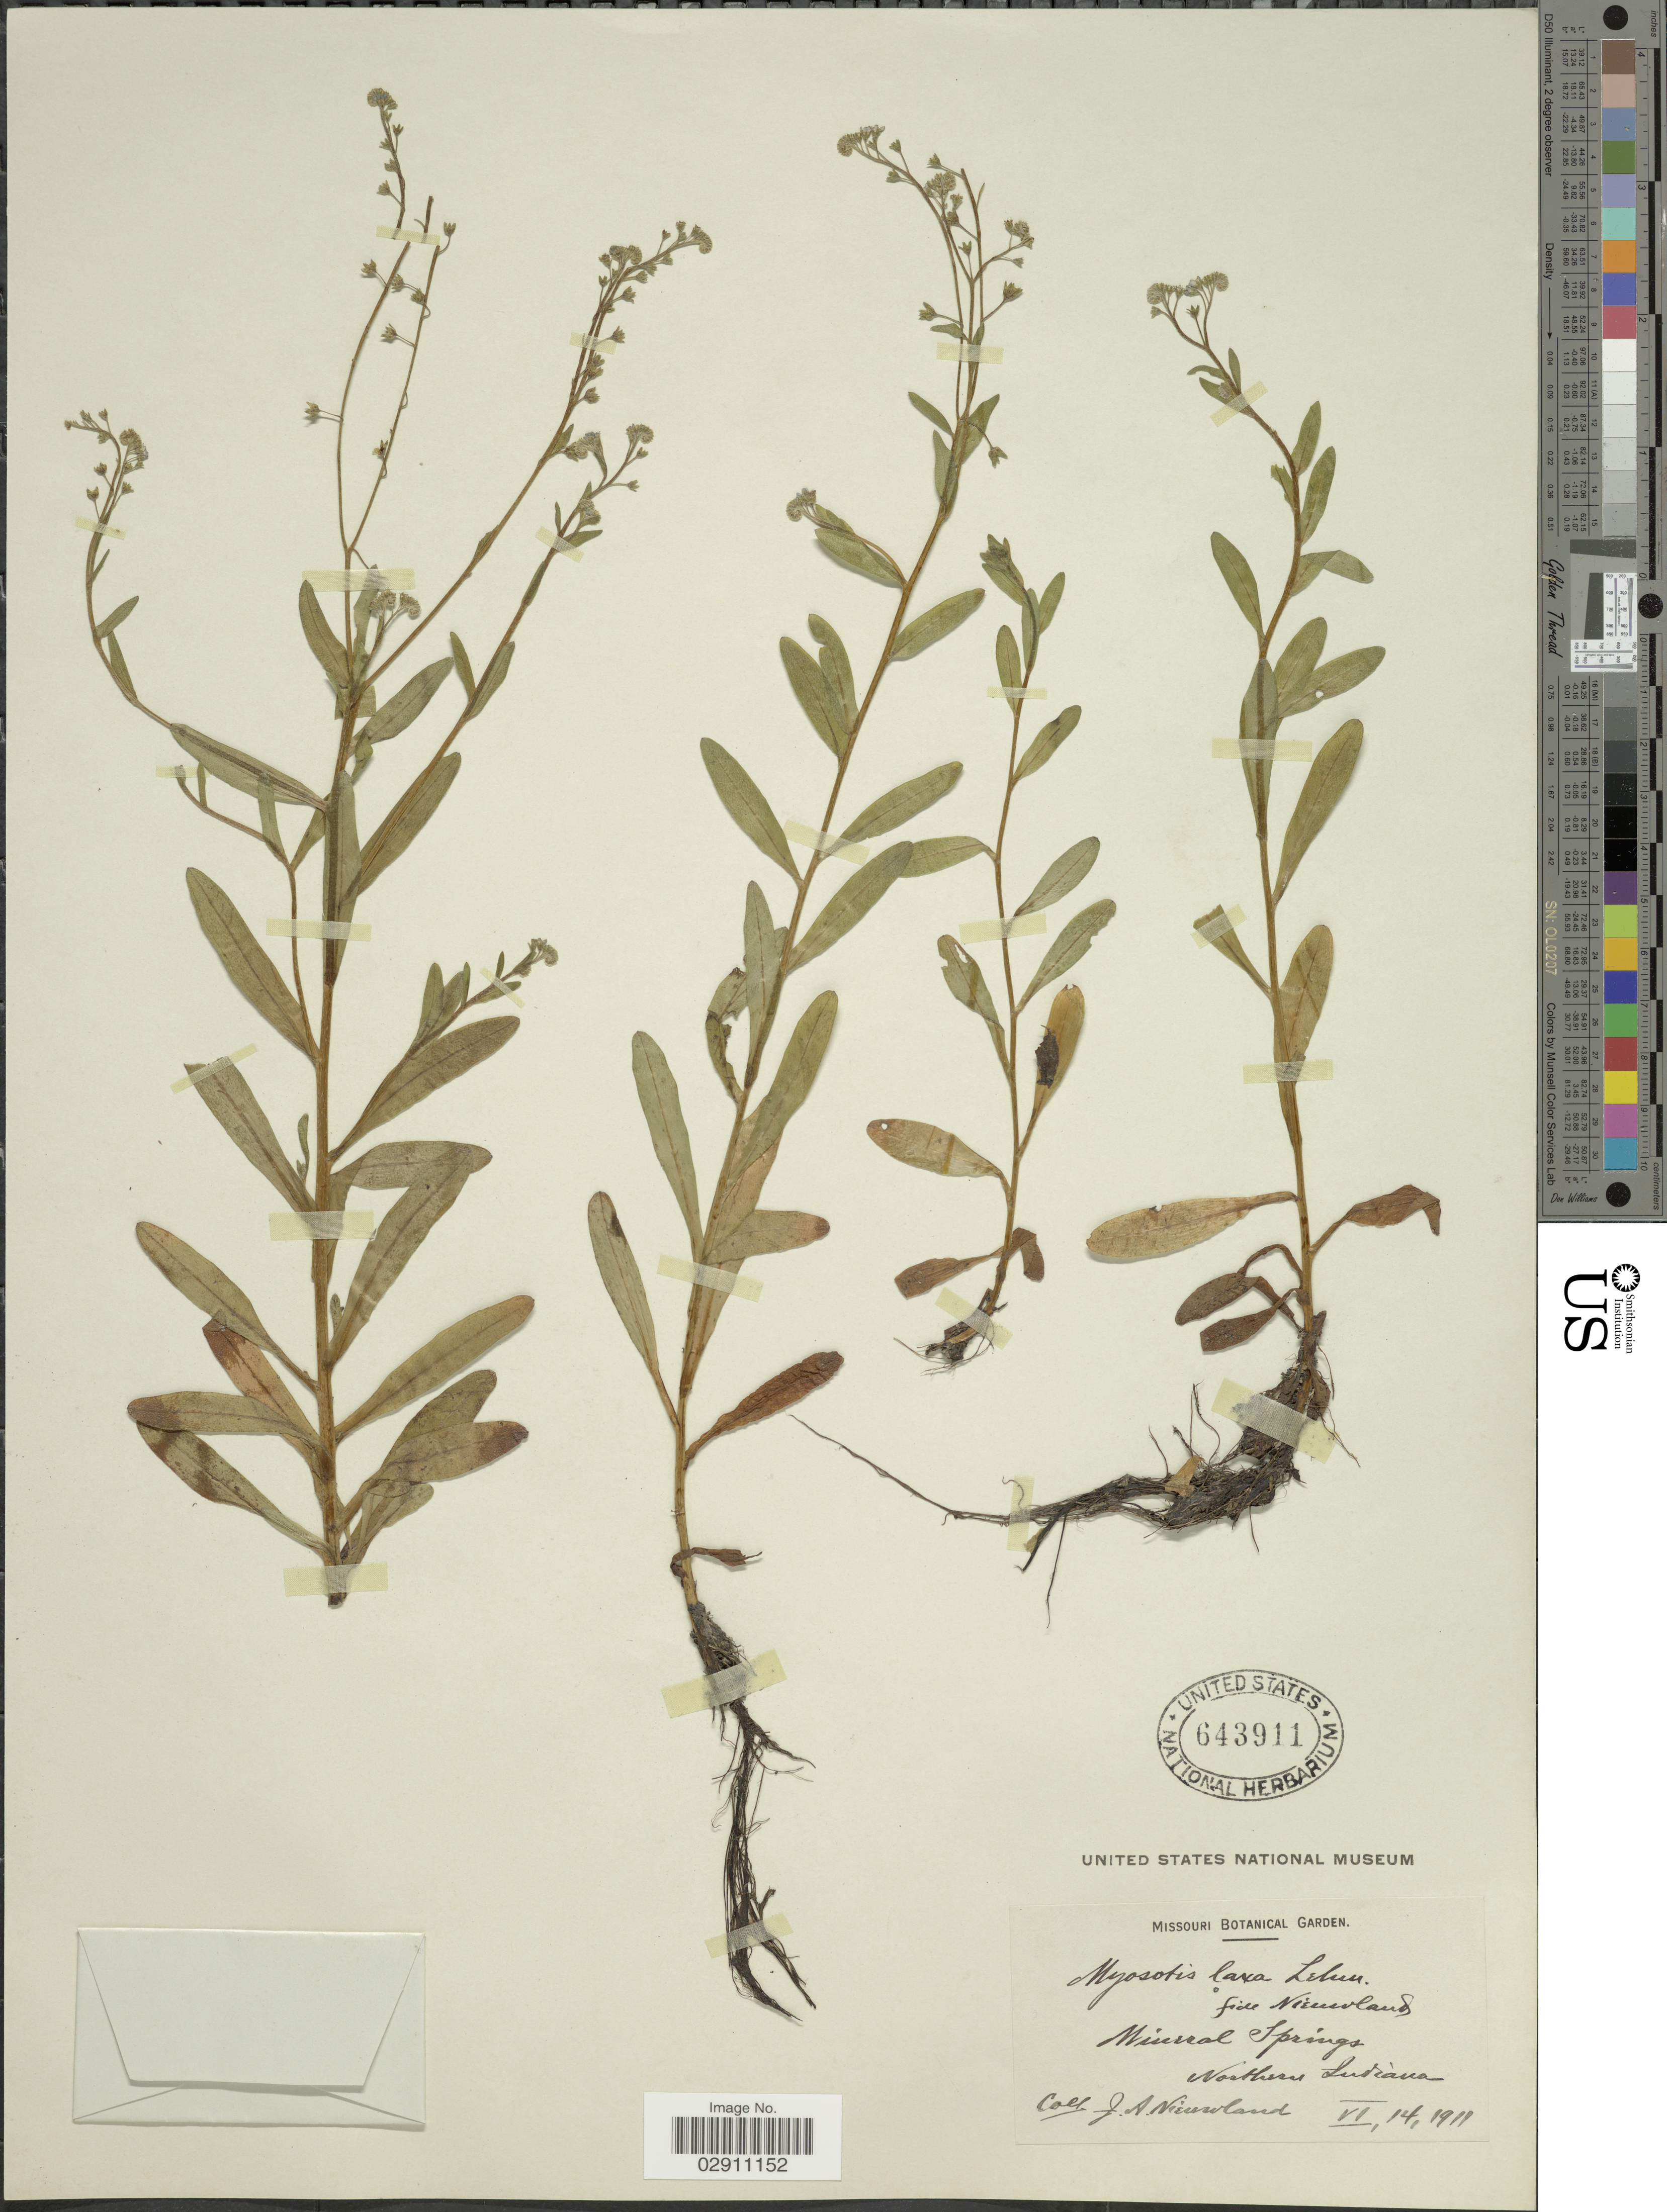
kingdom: Plantae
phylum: Tracheophyta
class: Magnoliopsida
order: Boraginales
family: Boraginaceae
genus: Myosotis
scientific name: Myosotis laxa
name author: F. Lehm.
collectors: J. A. Nieuwland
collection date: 1911-06-14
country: United States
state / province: Indiana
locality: Mineral Springs, Northern Indiana.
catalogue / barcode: US 643911